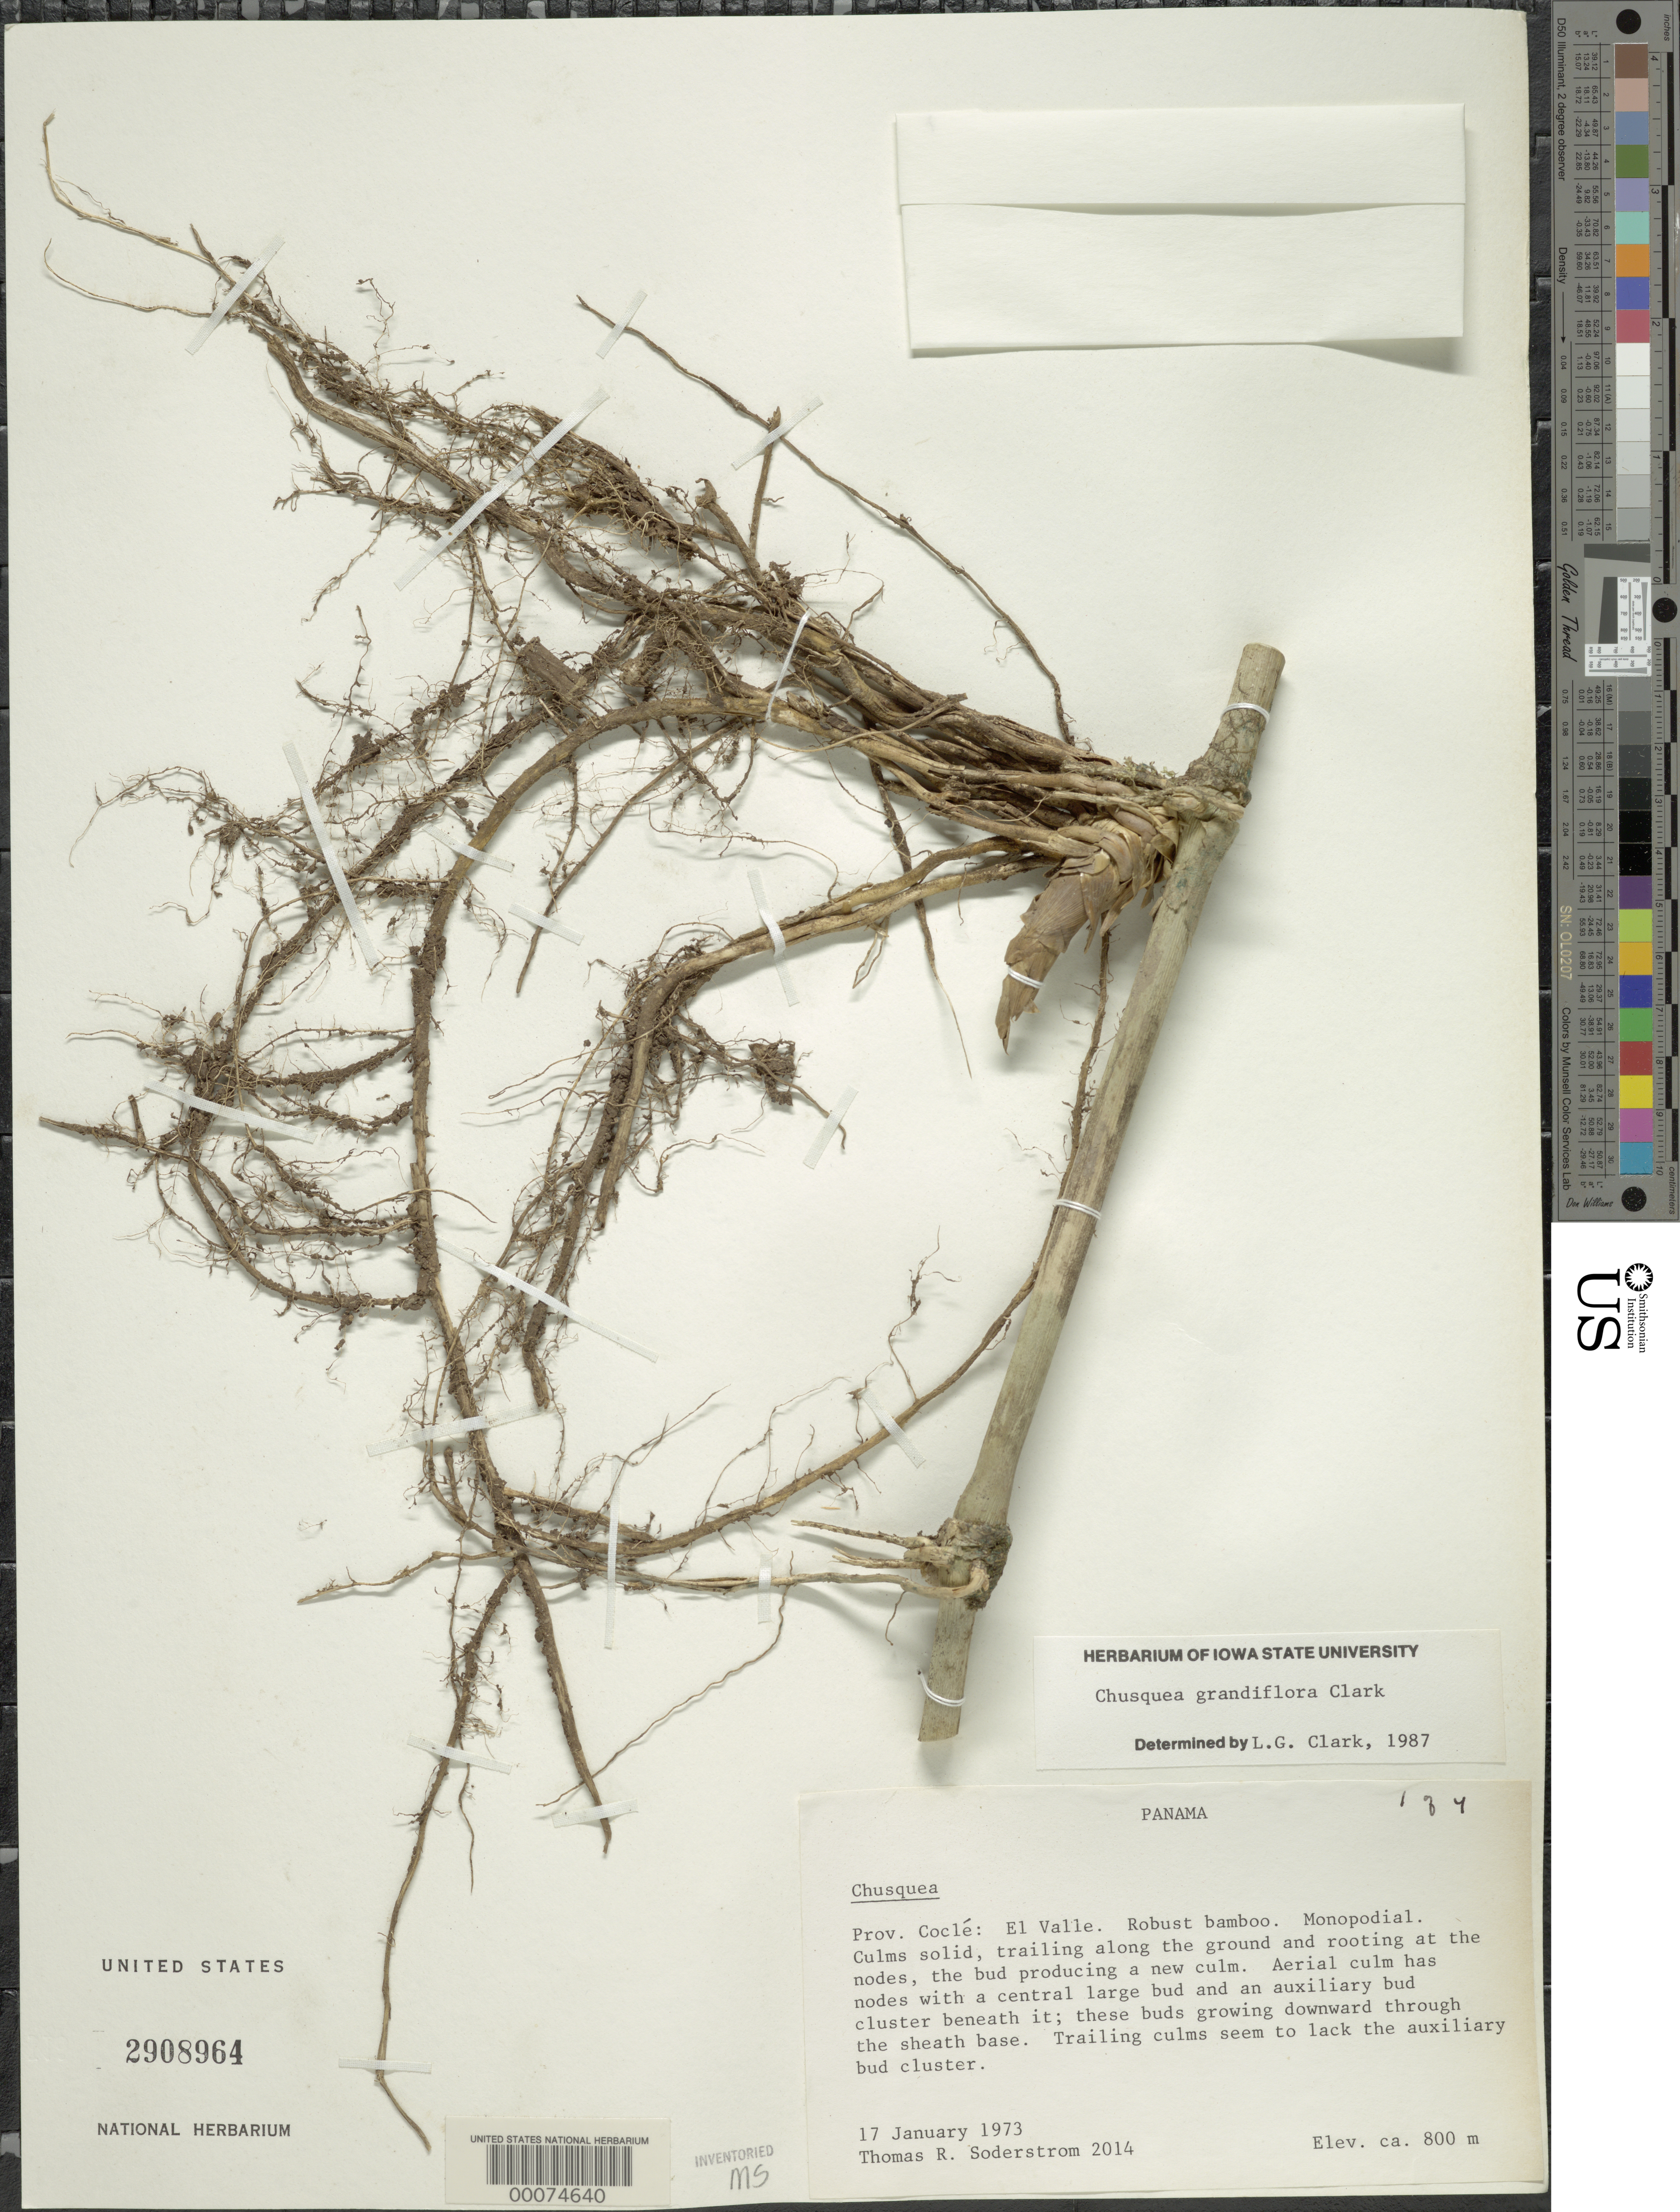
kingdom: Plantae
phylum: Tracheophyta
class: Liliopsida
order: Poales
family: Poaceae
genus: Chusquea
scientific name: Chusquea grandiflora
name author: L.G. Clark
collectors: T. R. Soderstrom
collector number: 2014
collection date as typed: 17 Jan 1973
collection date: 1973-01-17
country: Panama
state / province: Coclé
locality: El Valle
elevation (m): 800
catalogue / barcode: US 2908964